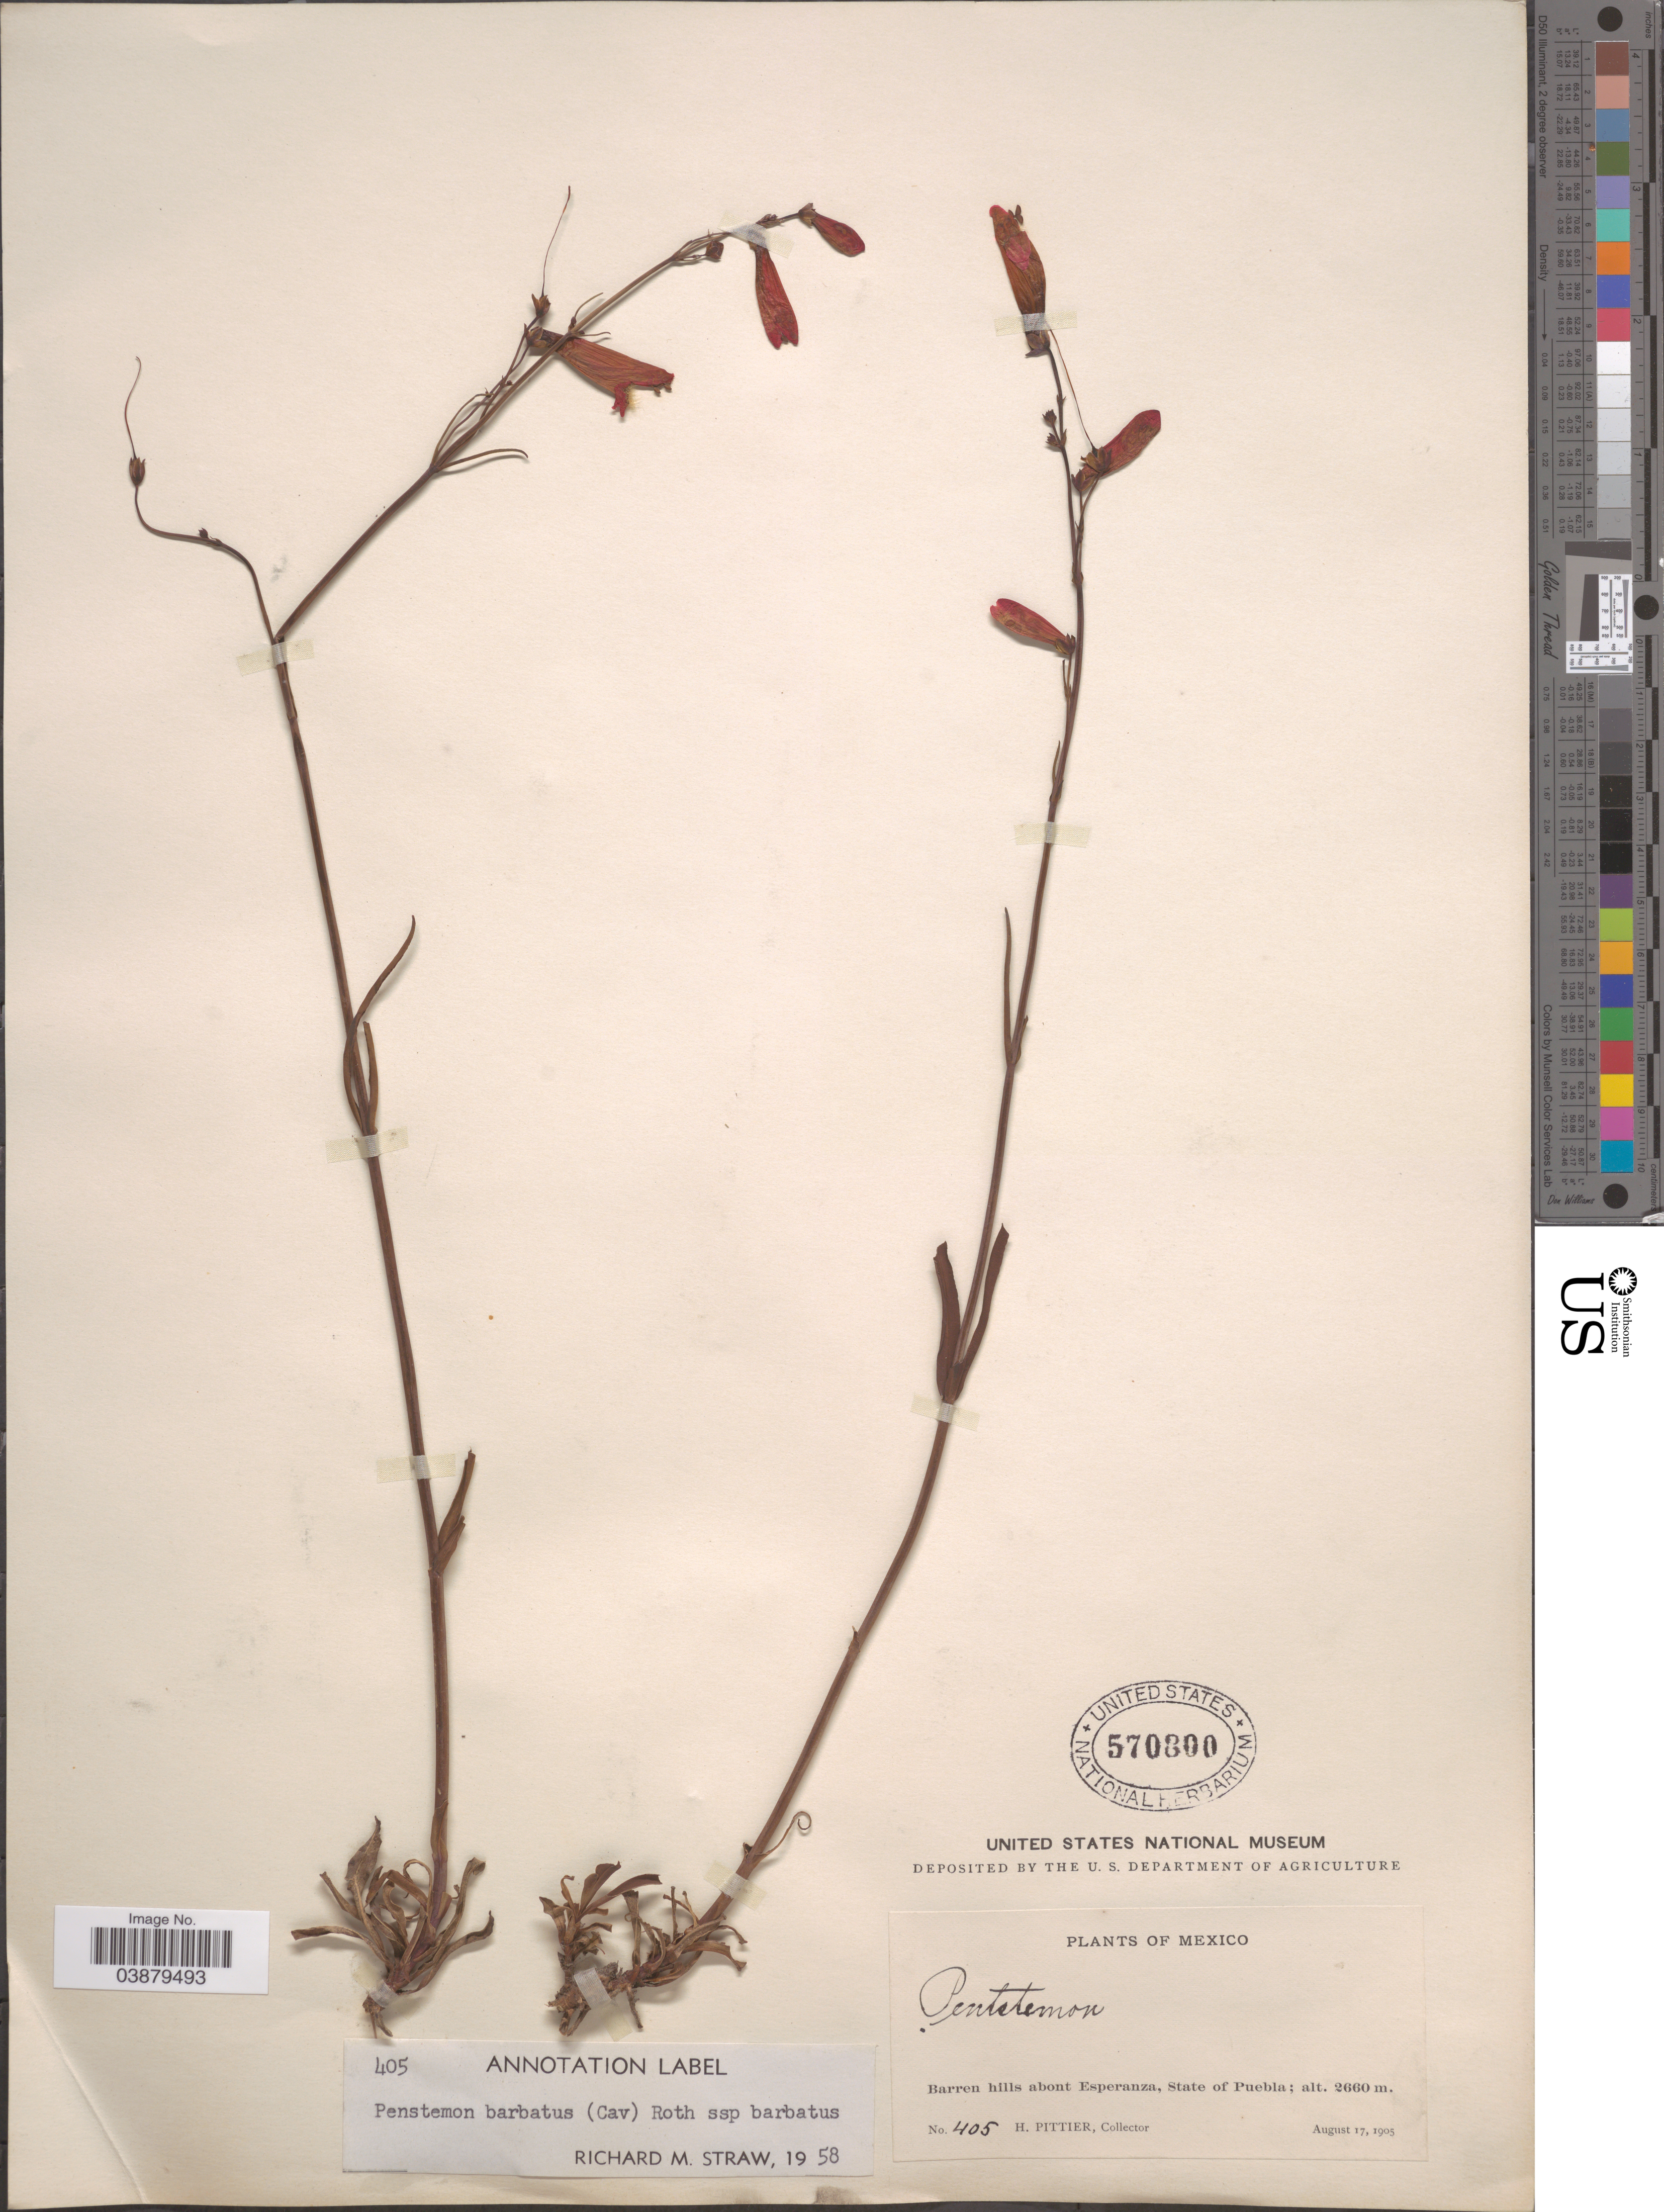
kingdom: Plantae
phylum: Tracheophyta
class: Magnoliopsida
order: Lamiales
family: Plantaginaceae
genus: Penstemon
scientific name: Penstemon barbatus subsp. barbatus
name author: (Cav.) Roth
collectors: H. F. Pittier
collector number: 405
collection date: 1905-08-17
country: Mexico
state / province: Puebla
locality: Barren hills about Esperanza.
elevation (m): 2660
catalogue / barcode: US 570800